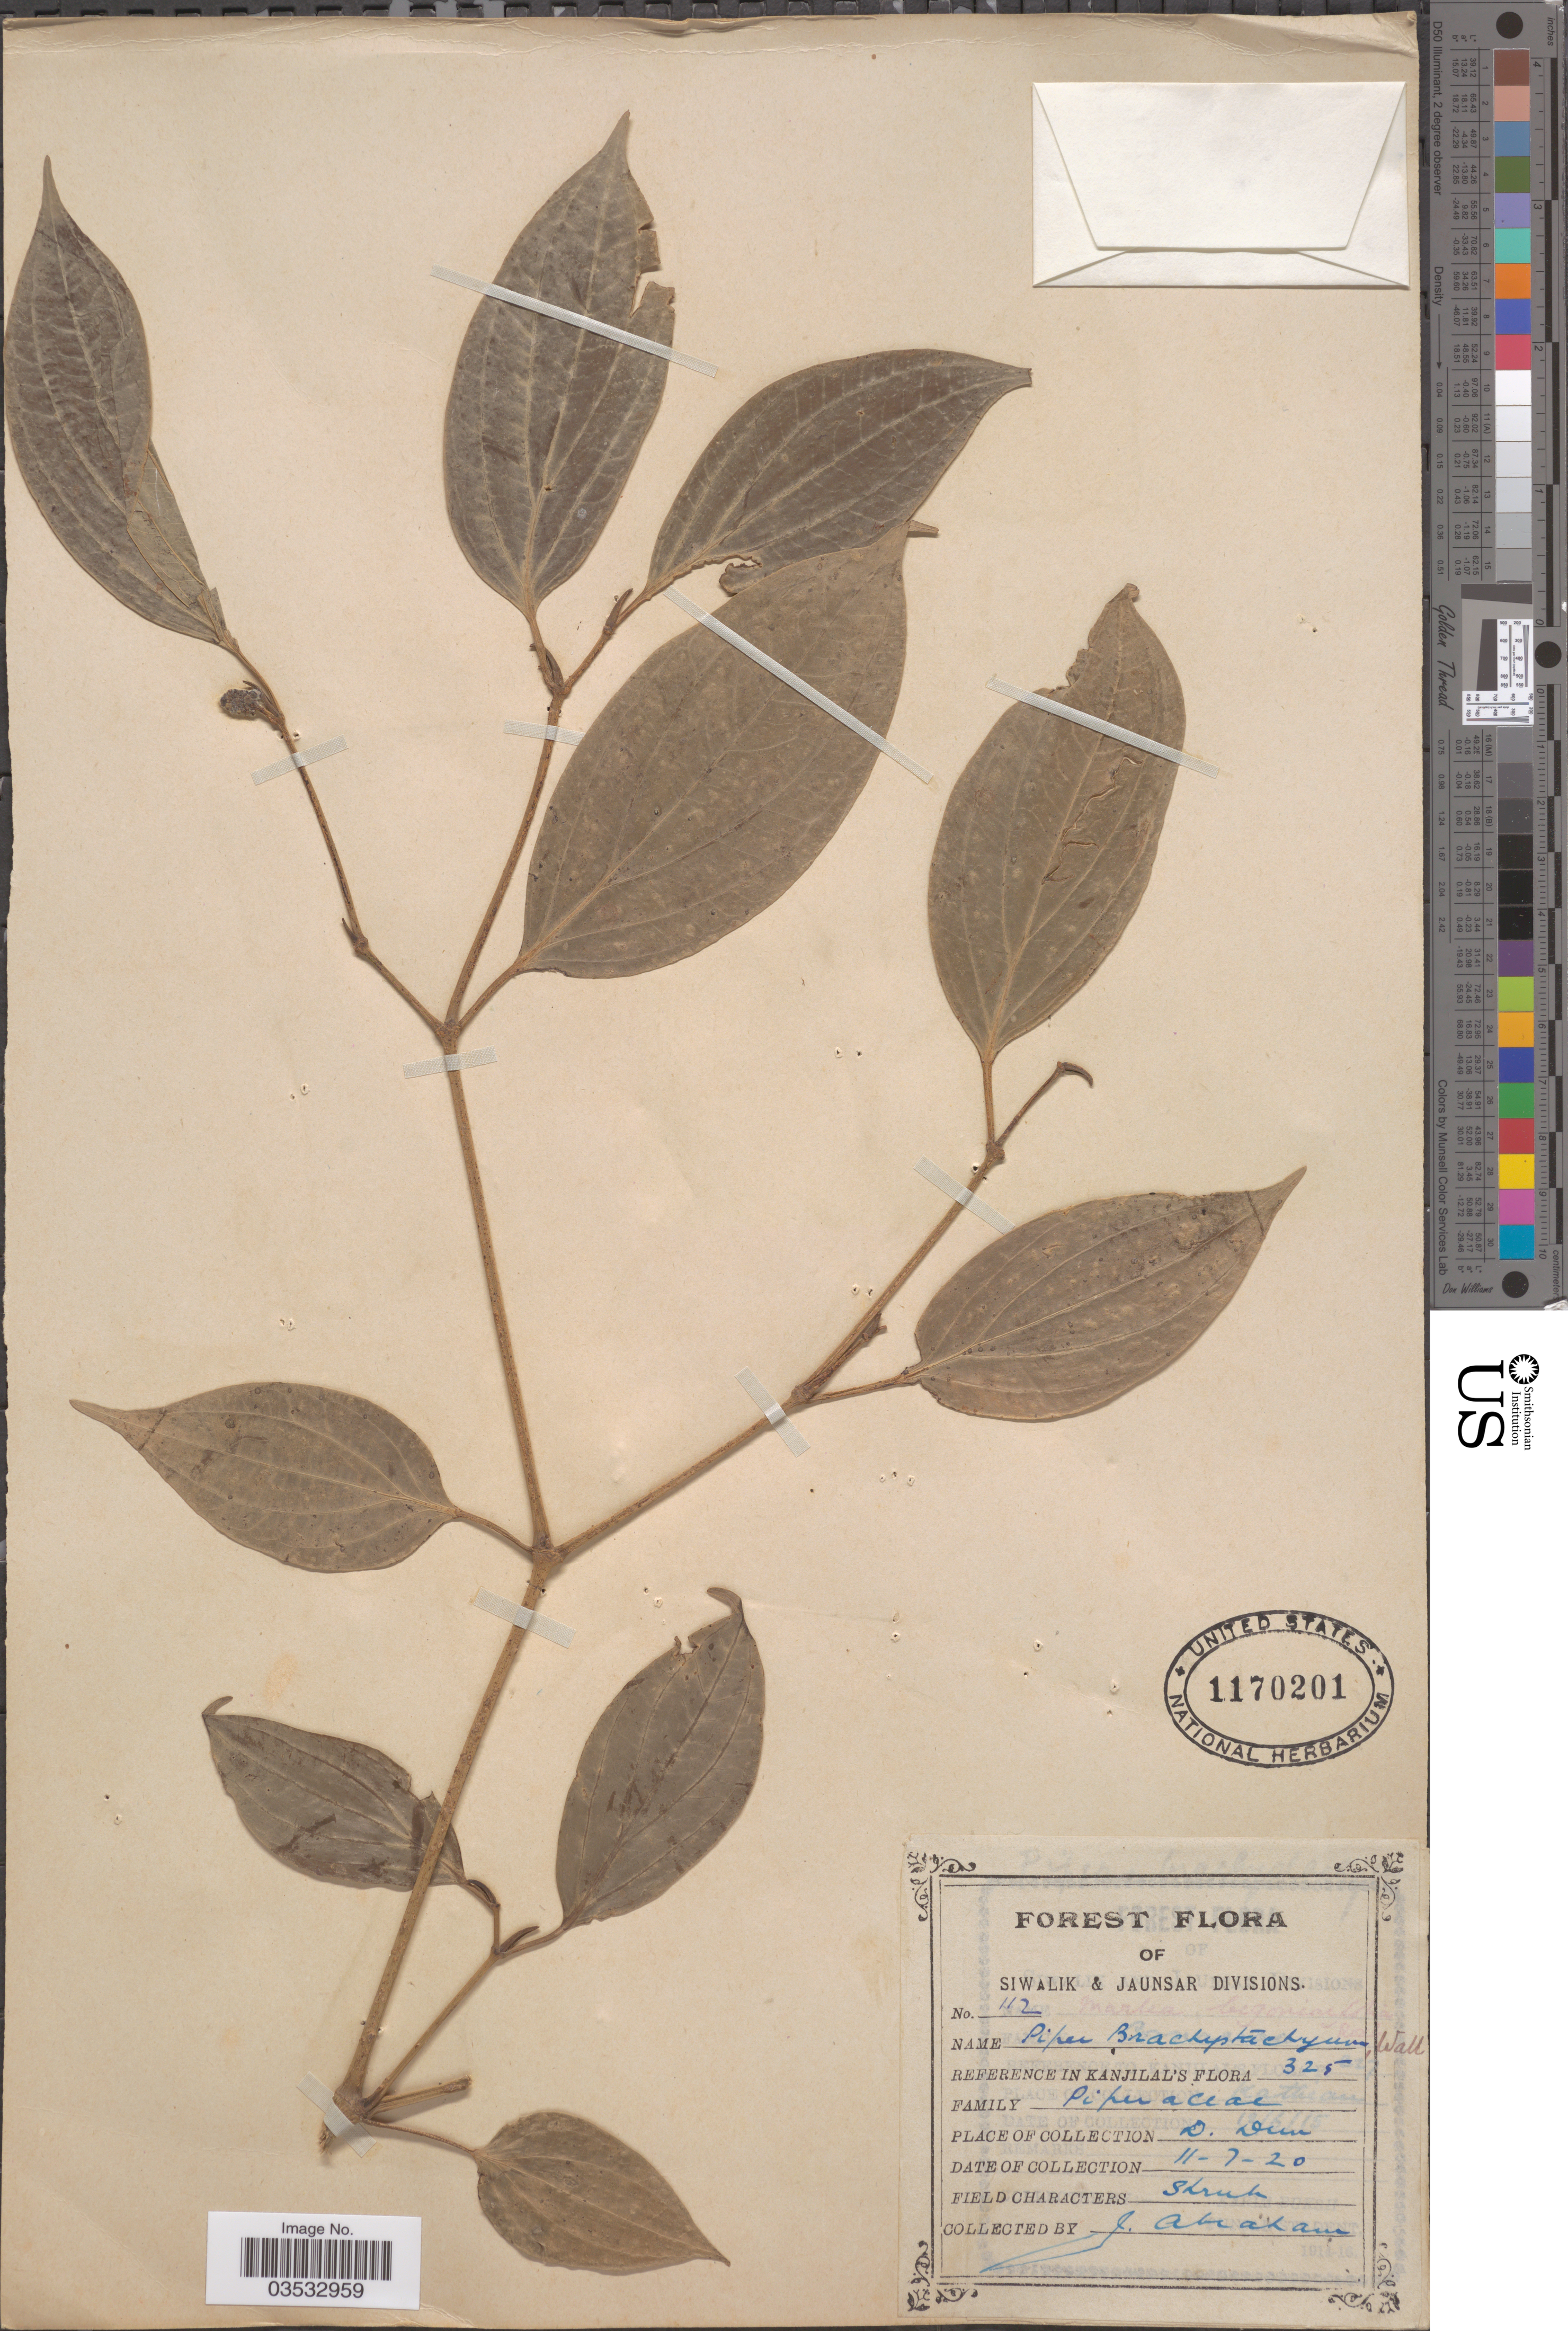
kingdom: Plantae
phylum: Tracheophyta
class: Magnoliopsida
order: Piperales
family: Piperaceae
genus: Piper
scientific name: Piper brachystachyum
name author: C. DC. in DC.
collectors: J. Abraham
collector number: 112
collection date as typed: Transcribed d/m/y: 11/7/20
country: India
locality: Siwalk & Jaunsar Divisions. D. Dun.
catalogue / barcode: US 1170201